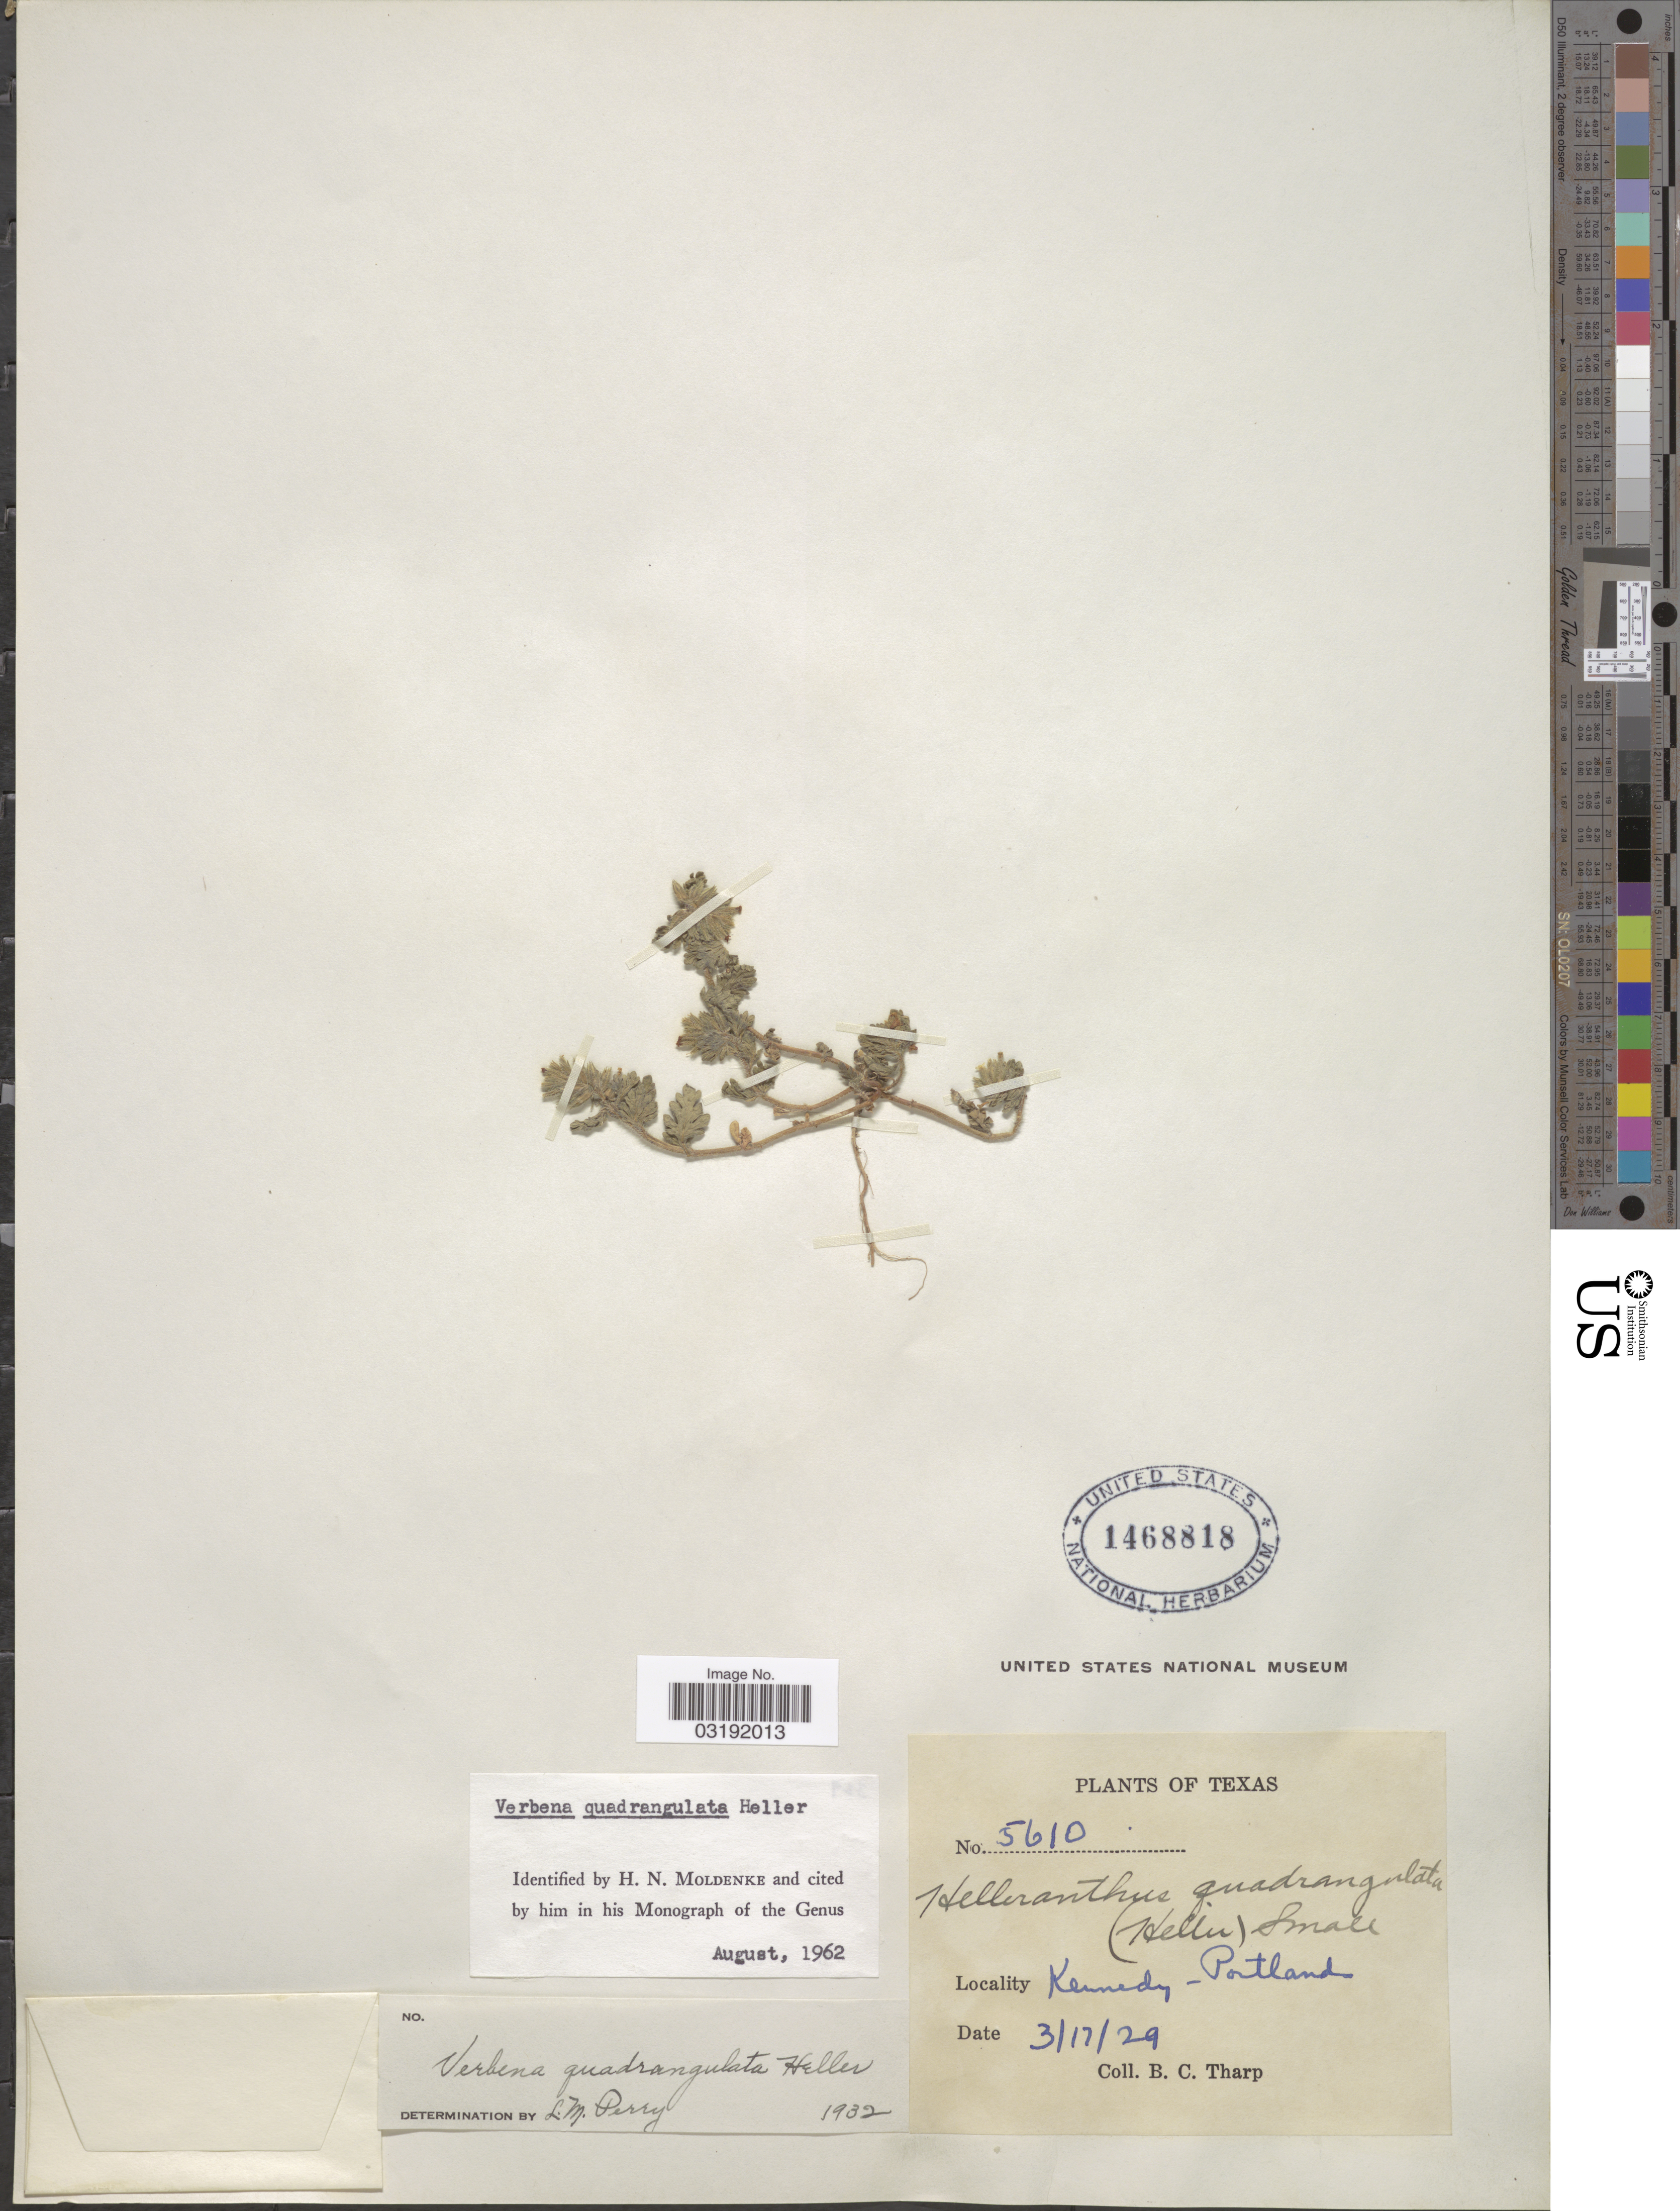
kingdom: Plantae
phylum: Tracheophyta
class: Magnoliopsida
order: Lamiales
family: Verbenaceae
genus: Verbena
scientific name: Verbena quadrangulata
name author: A. Heller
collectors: B. C. Tharp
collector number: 5610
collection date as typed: Transcribed d/m/y: 17/3/29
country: United States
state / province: Texas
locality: Kennedy - Portland.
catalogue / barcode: US 1468818